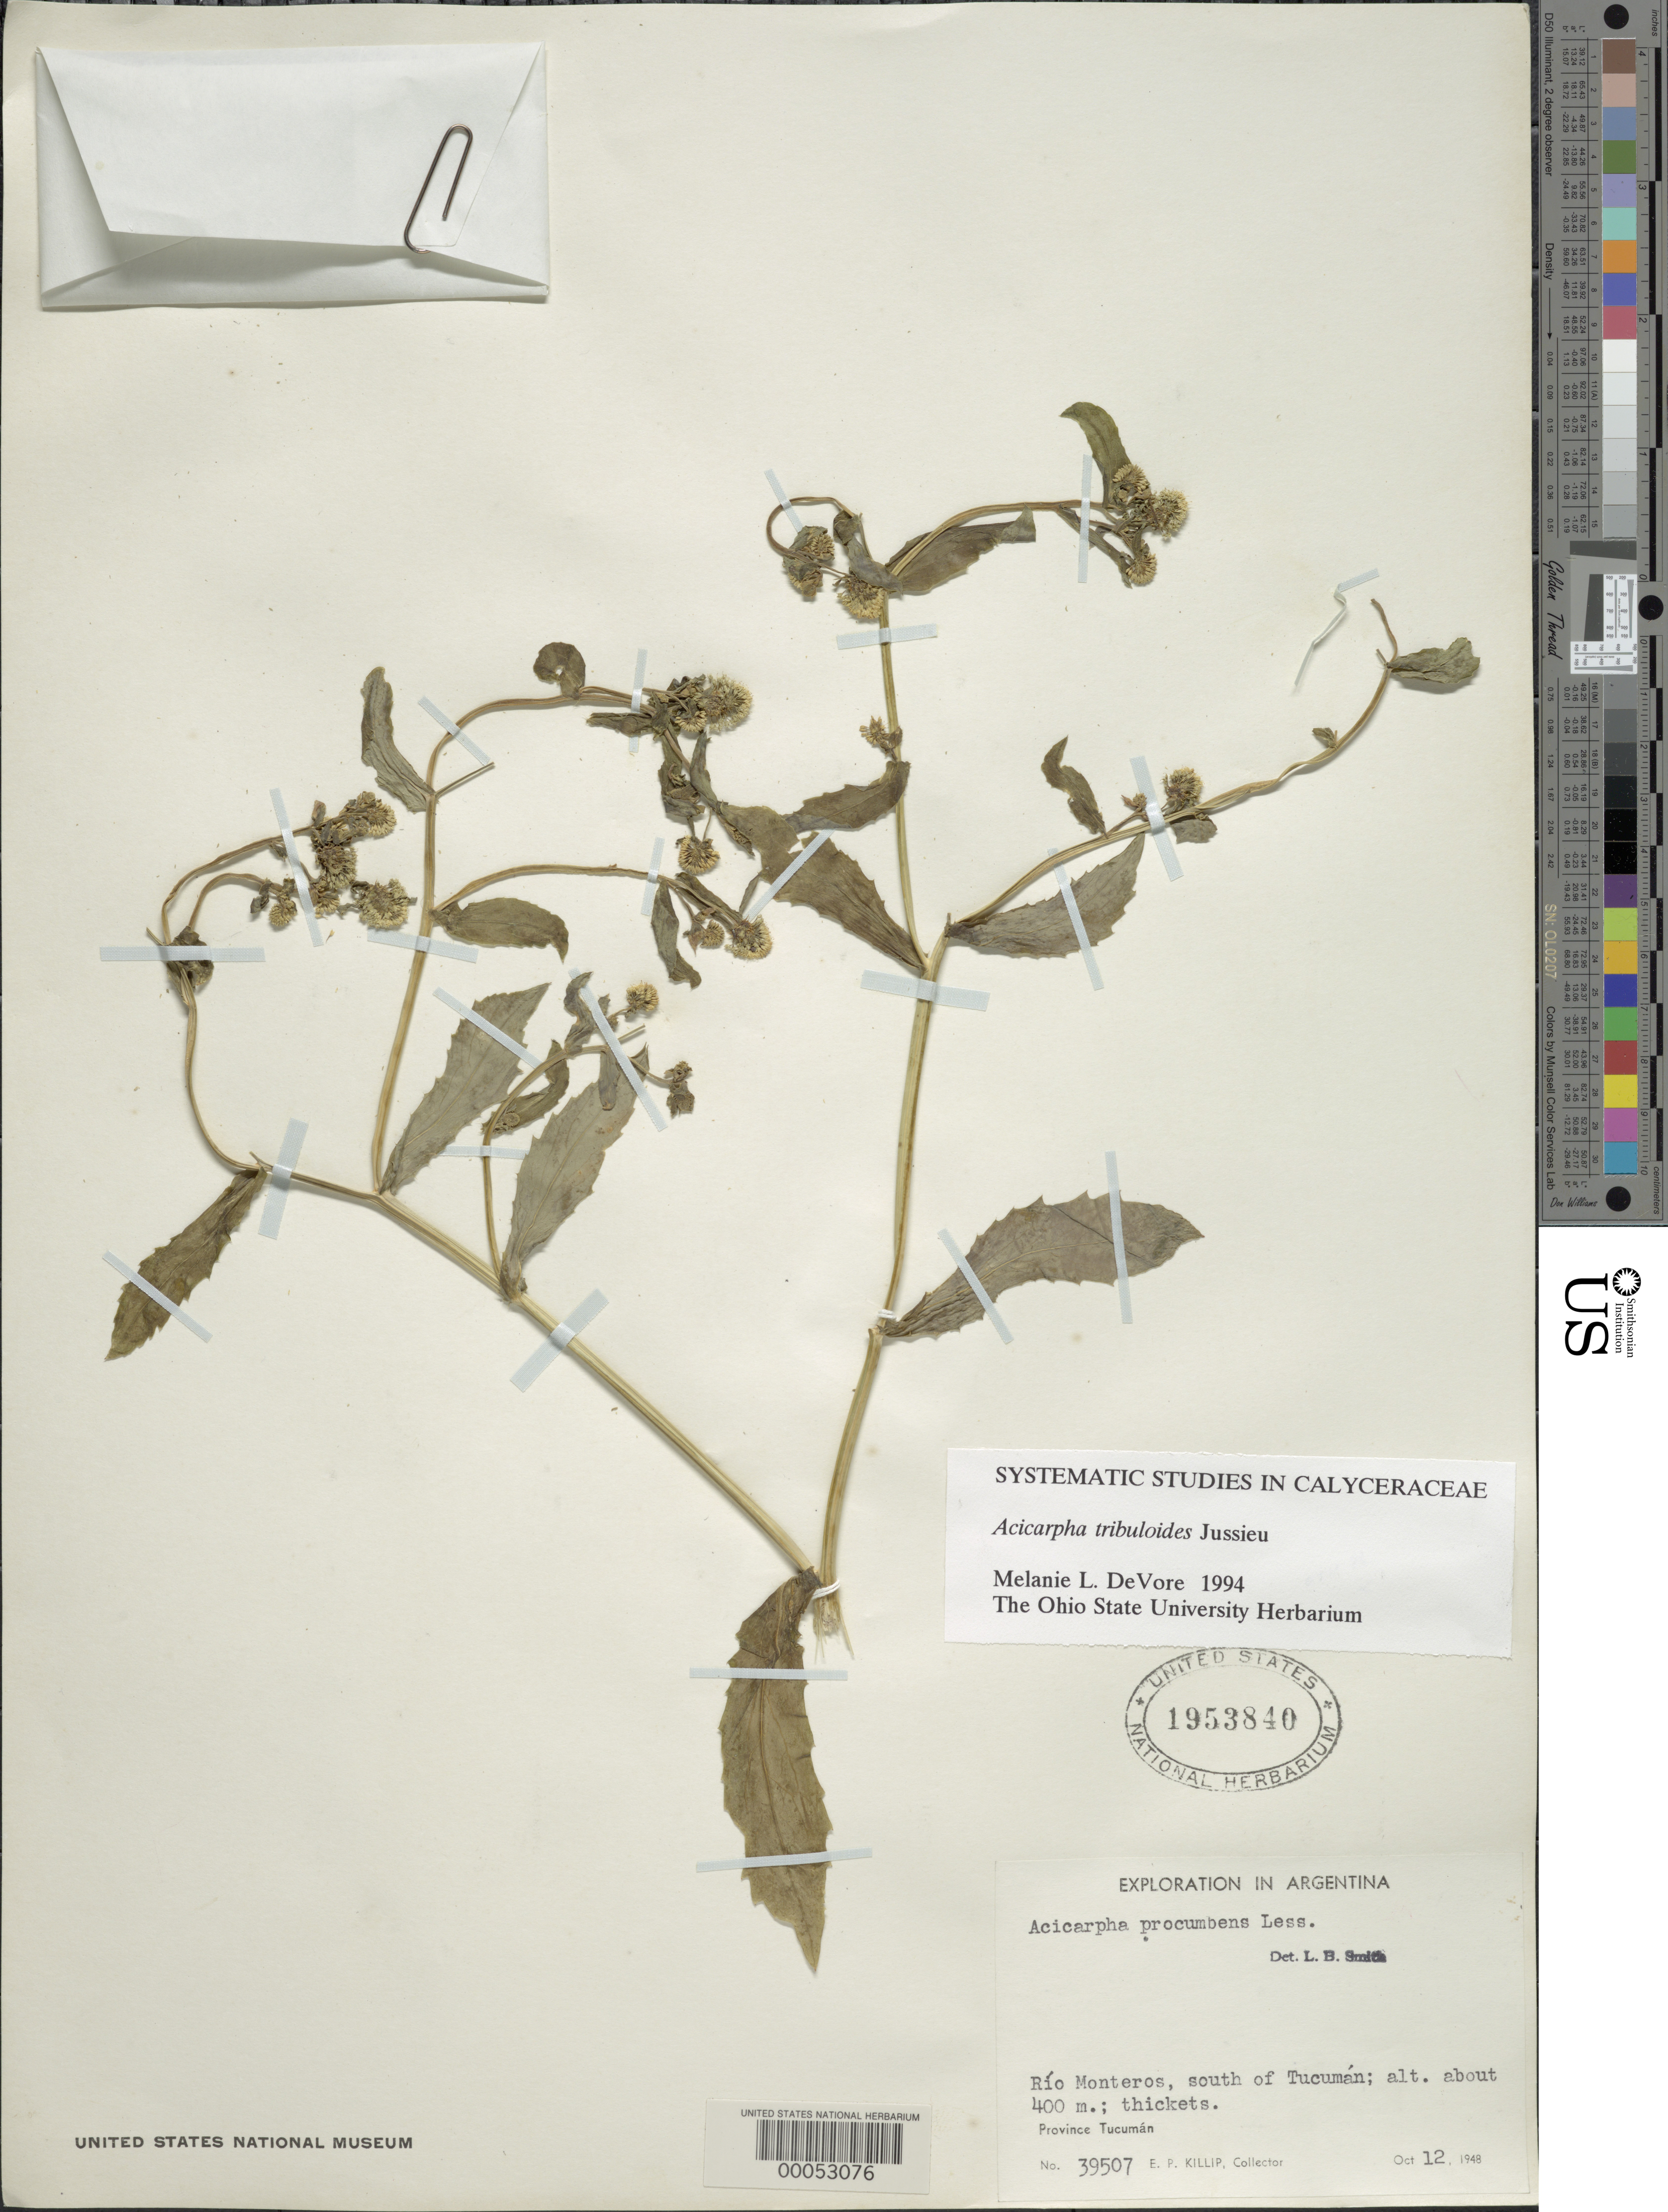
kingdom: Plantae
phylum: Tracheophyta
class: Magnoliopsida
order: Asterales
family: Calyceraceae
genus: Acicarpha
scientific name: Acicarpha tribuloides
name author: Juss.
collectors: E. P. Killip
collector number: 39507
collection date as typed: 12 Oct 1948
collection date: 1948-10-12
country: Argentina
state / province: Tucumán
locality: Rio Monteros, S of Tucuman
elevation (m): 400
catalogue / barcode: US 1953840